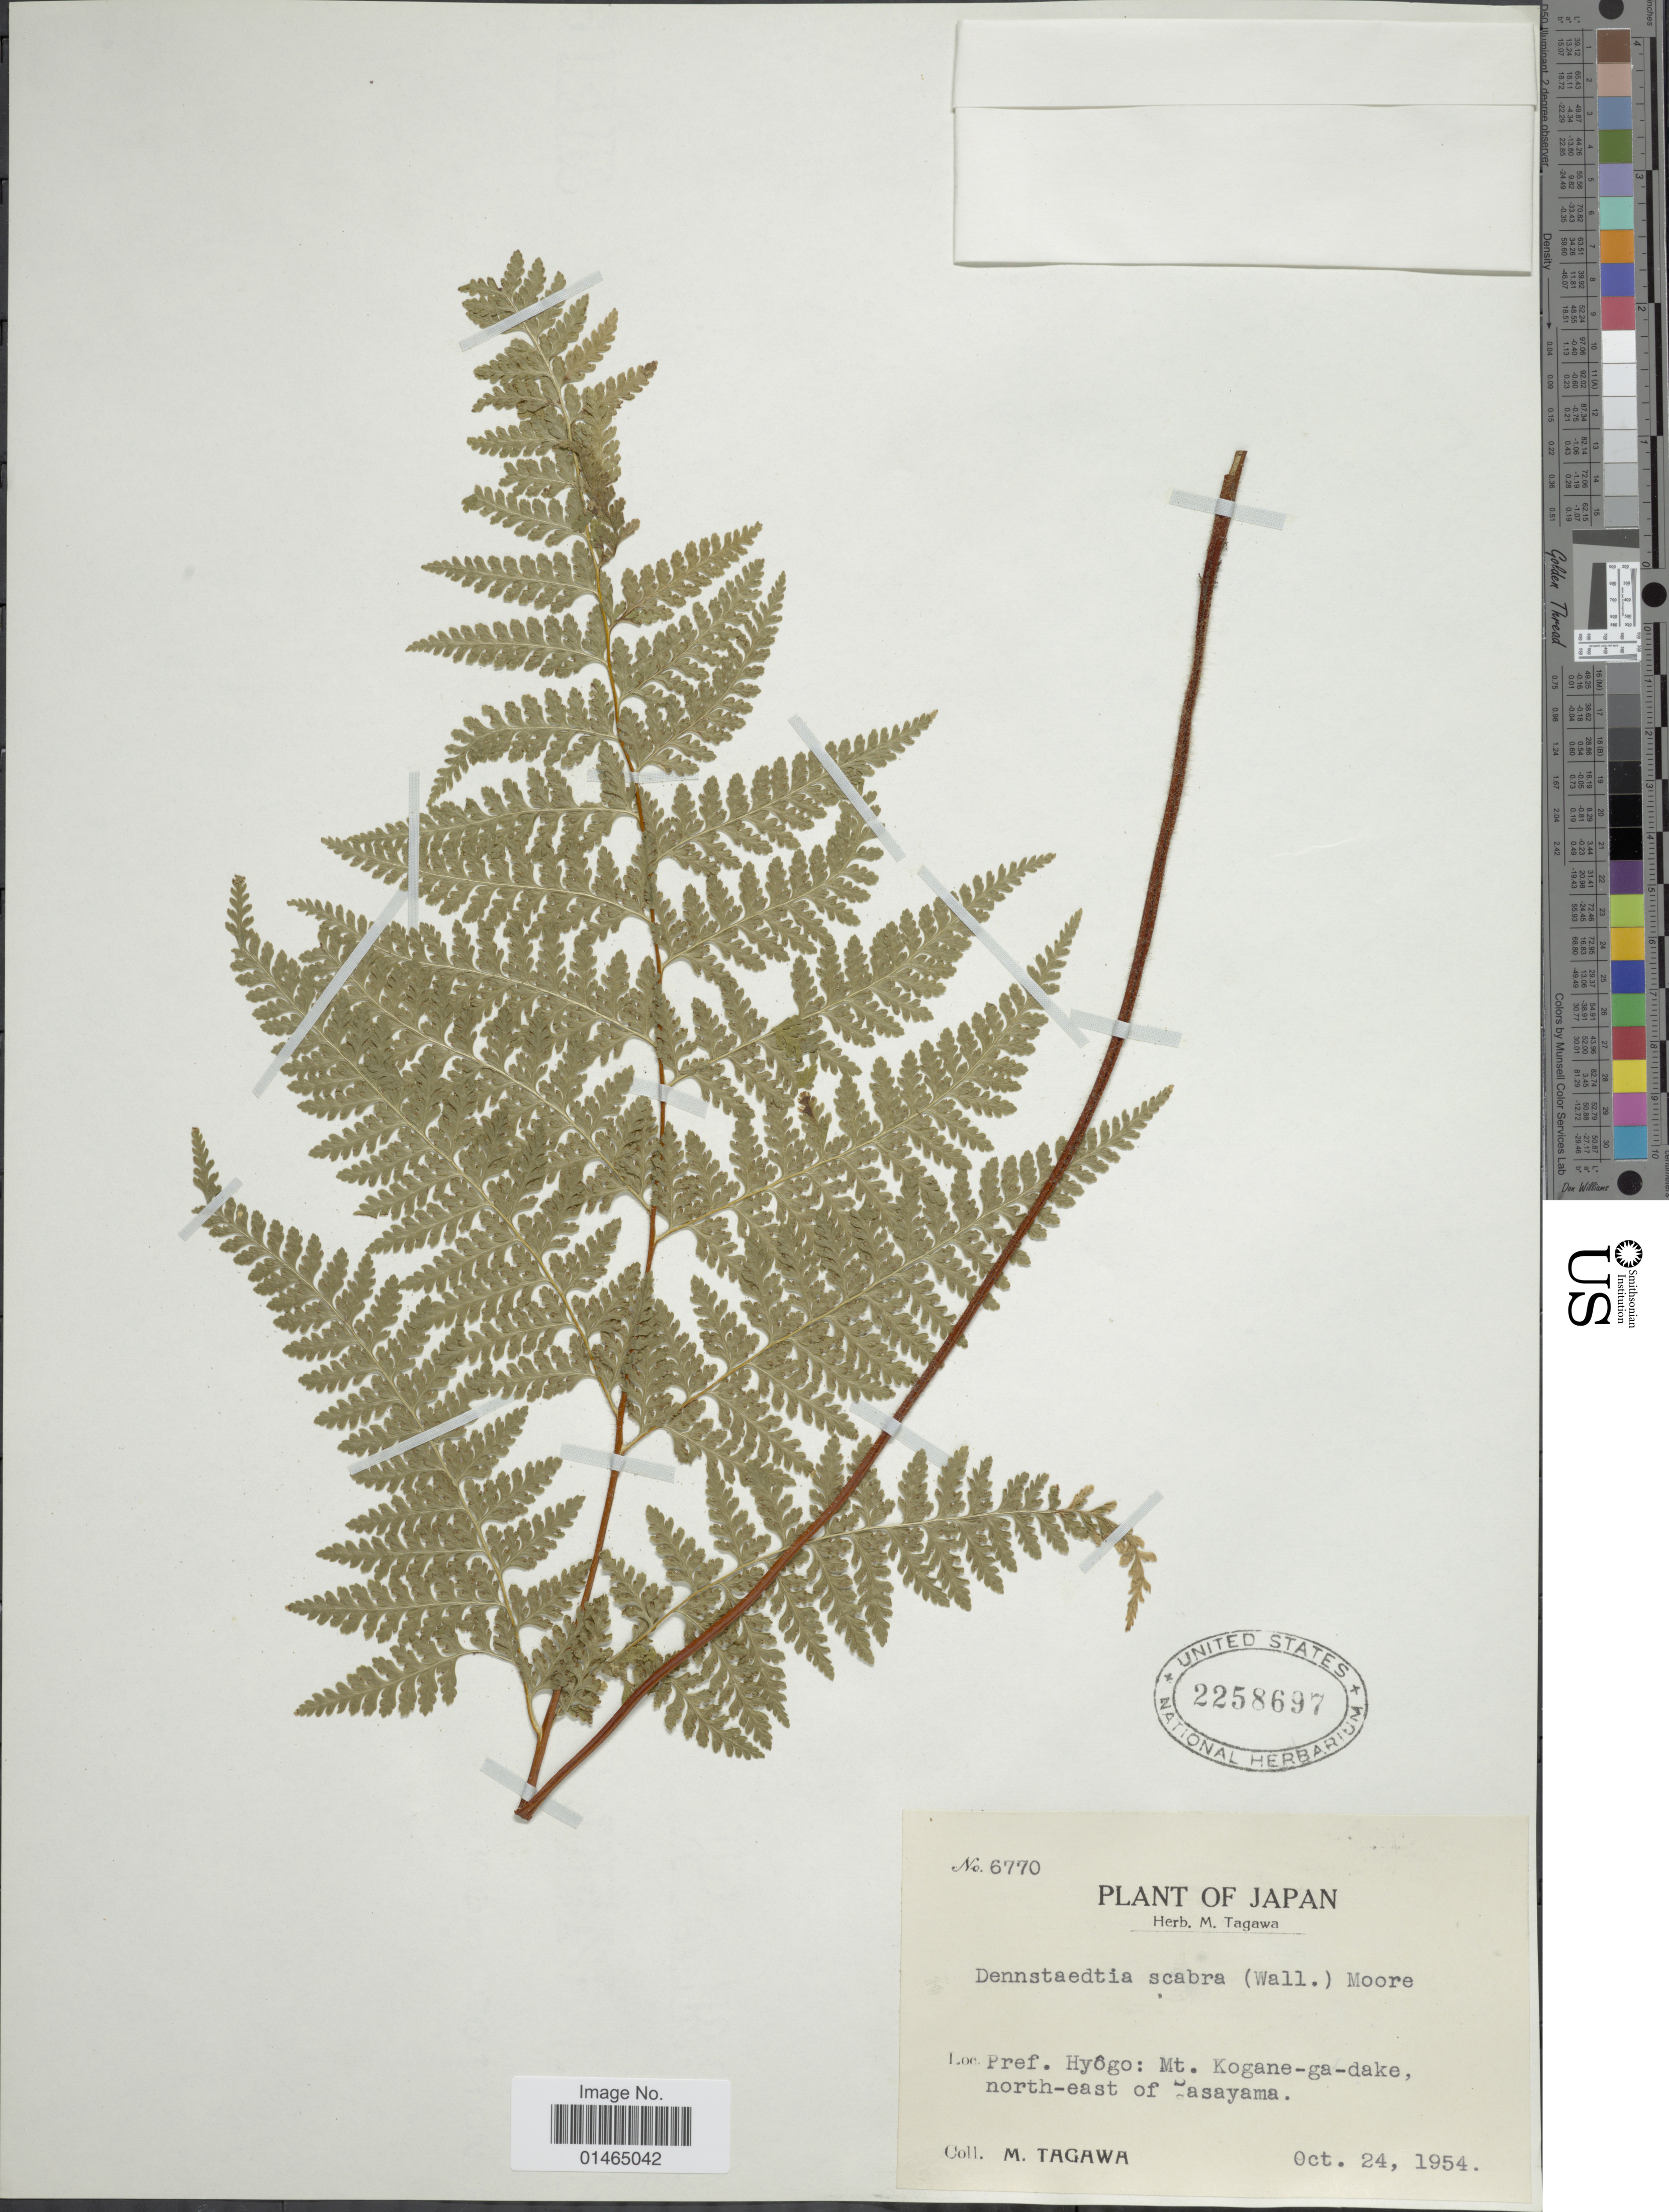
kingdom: Plantae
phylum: Tracheophyta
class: Polypodiopsida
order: Polypodiales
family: Dennstaedtiaceae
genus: Dennstaedtia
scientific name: Dennstaedtia scabra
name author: (Wall. ex Hook.) T. Moore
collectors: M. Tagawa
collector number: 6770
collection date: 1954-10-24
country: Japan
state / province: Hyogo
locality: Mt. Kogane-ga-dake, north-east ofSasayama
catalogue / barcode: US 2258697